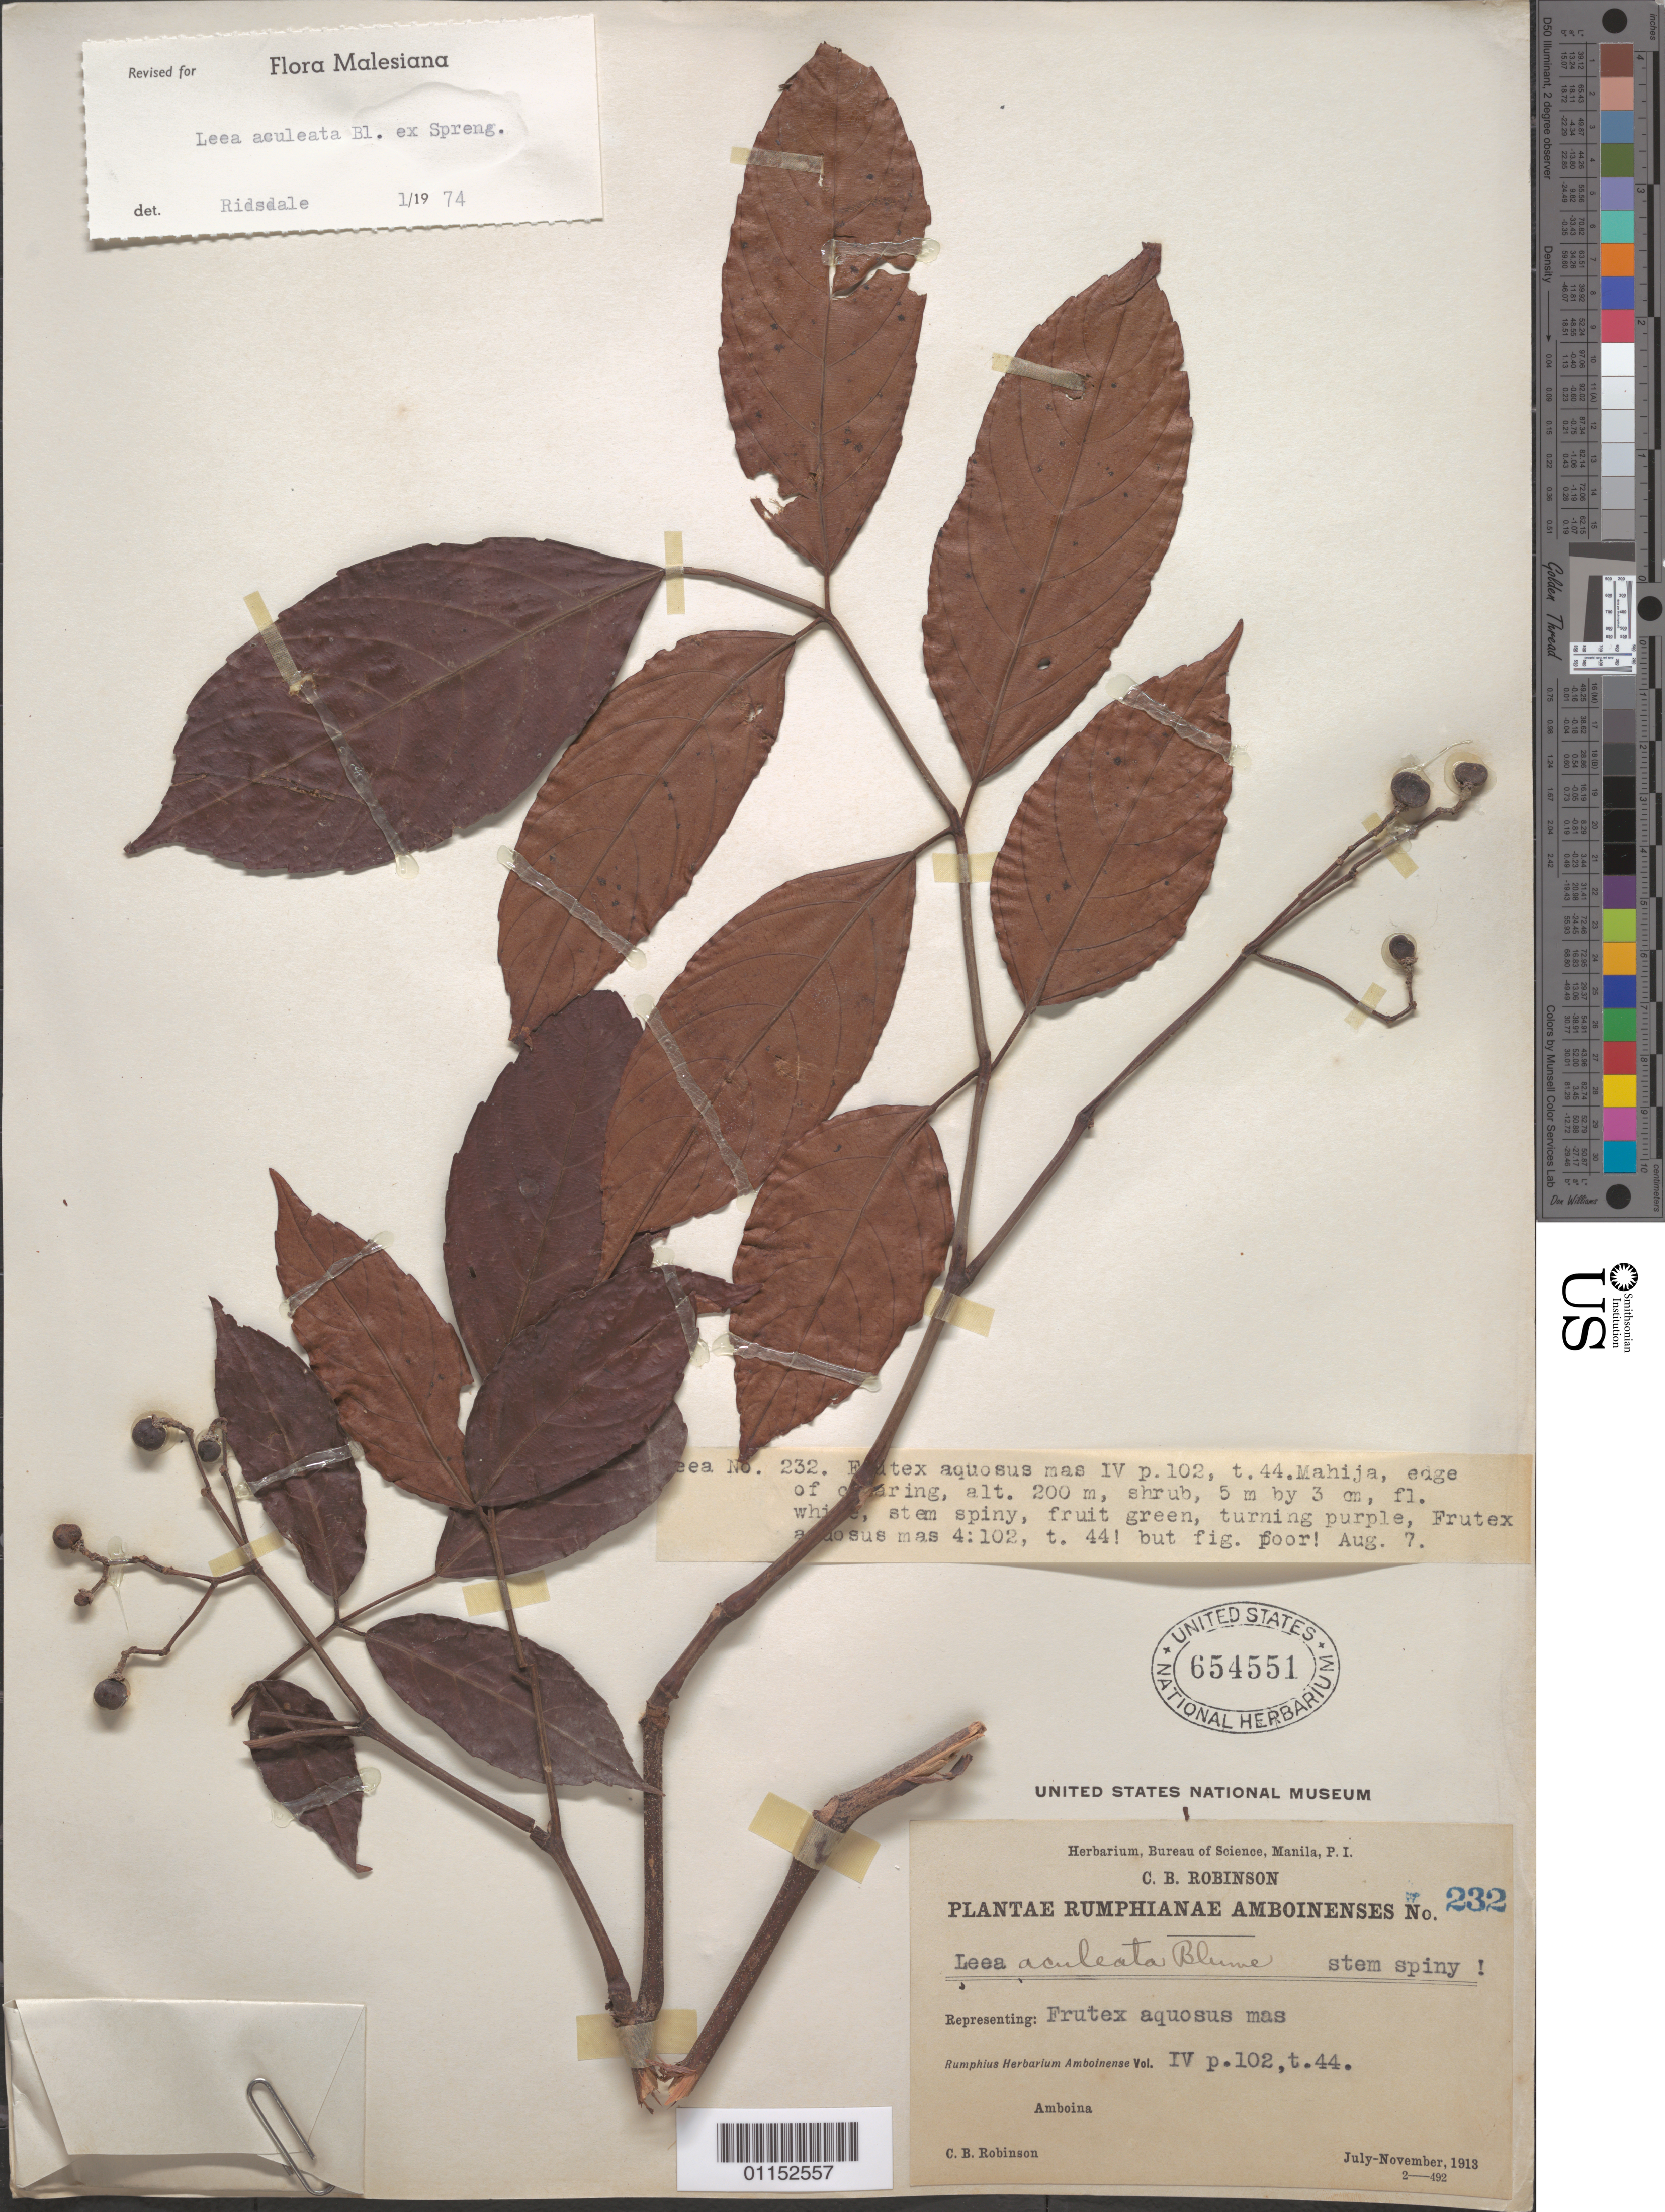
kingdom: Plantae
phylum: Tracheophyta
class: Magnoliopsida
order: Vitales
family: Vitaceae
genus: Leea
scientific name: Leea aculeata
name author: Blume ex Spreng.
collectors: C. Robinson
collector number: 232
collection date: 1913-08-07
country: Indonesia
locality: Ambon Island.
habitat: Edge of clearing, shrub.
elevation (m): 200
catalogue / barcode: US 654551